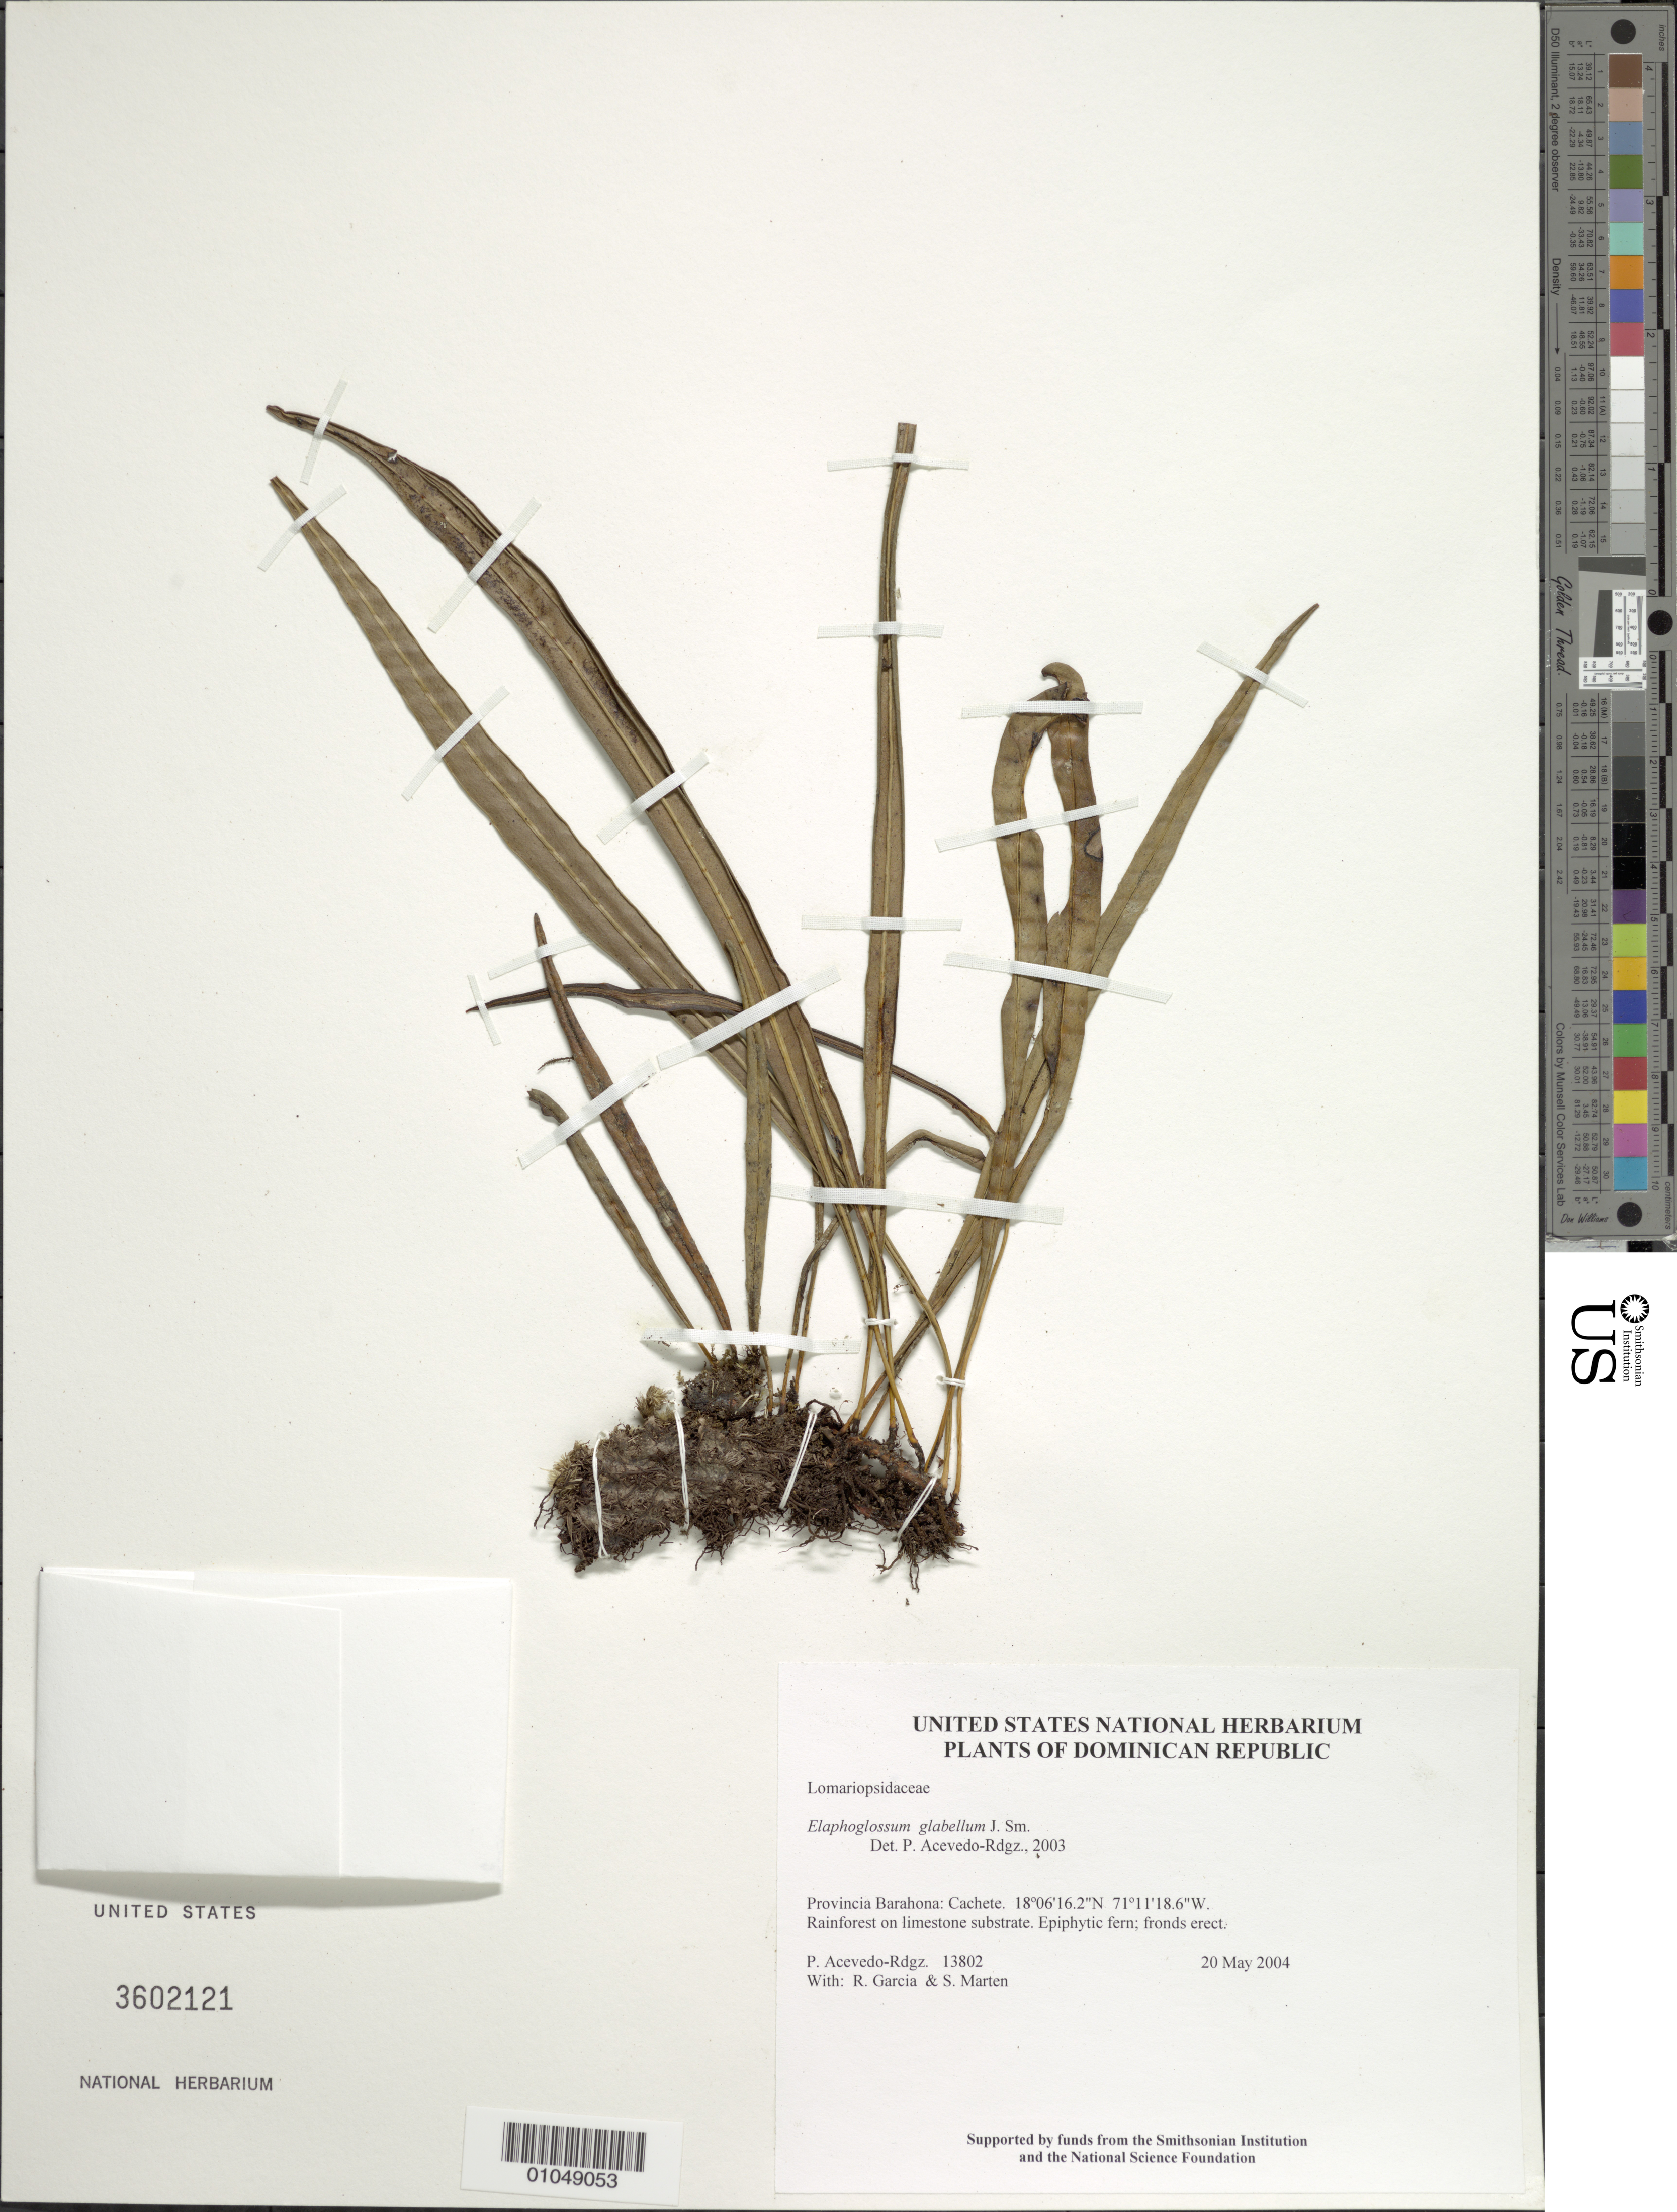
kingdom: Plantae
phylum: Tracheophyta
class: Polypodiopsida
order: Polypodiales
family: Dryopteridaceae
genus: Elaphoglossum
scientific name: Elaphoglossum glabellum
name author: J. Sm.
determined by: Acevedo-Rodríguez, P., (BOT), Smithsonian Institution - National Museum of Natural History (UNITED STATES)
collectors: P. Acevedo-Rodr., R. G. García & S. Marten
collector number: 13802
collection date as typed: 20 May 2004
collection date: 2004-05-20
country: Dominican Republic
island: Hispaniola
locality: Provincia Barahona: Cachete.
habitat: Rainforest on limestone substrate.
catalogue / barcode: US 3602121